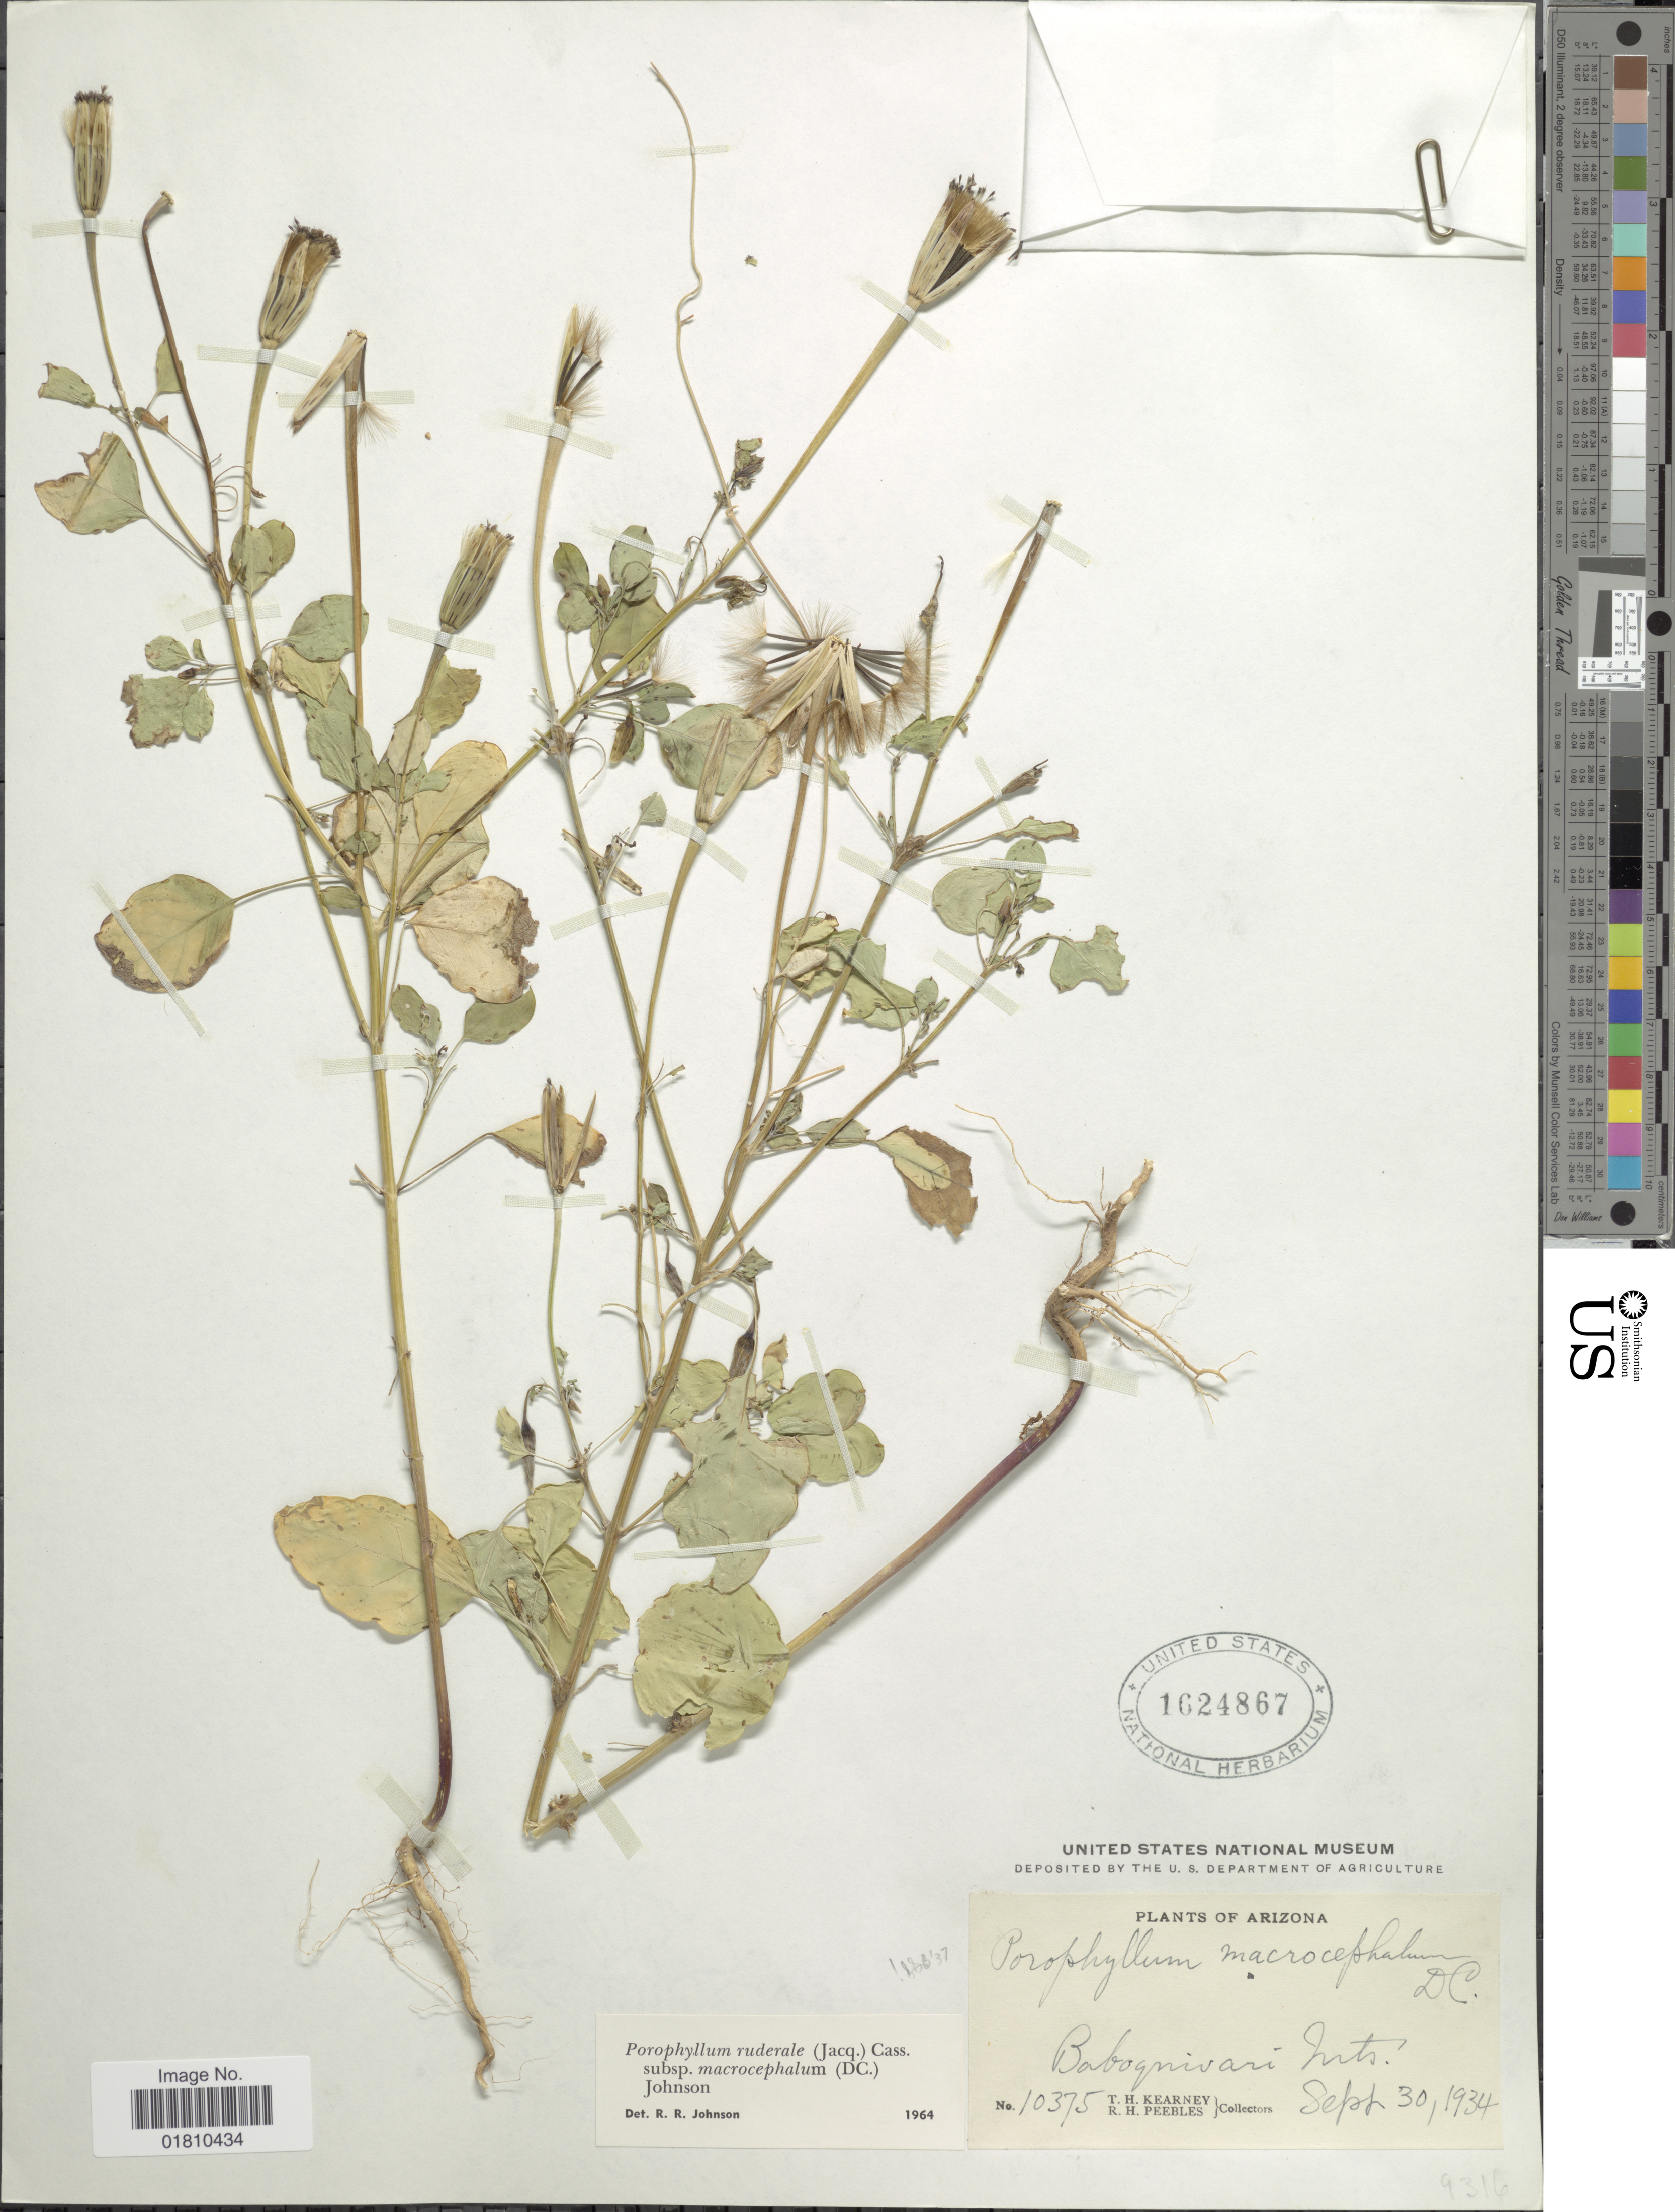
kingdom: Plantae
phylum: Tracheophyta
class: Magnoliopsida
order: Asterales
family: Asteraceae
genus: Porophyllum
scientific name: Porophyllum macrocephalum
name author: DC.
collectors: T. H. Kearney & R. H. Peebles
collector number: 10375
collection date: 1934-09-30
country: United States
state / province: Arizona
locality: Baboqnivari Mts.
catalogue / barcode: US 1624867